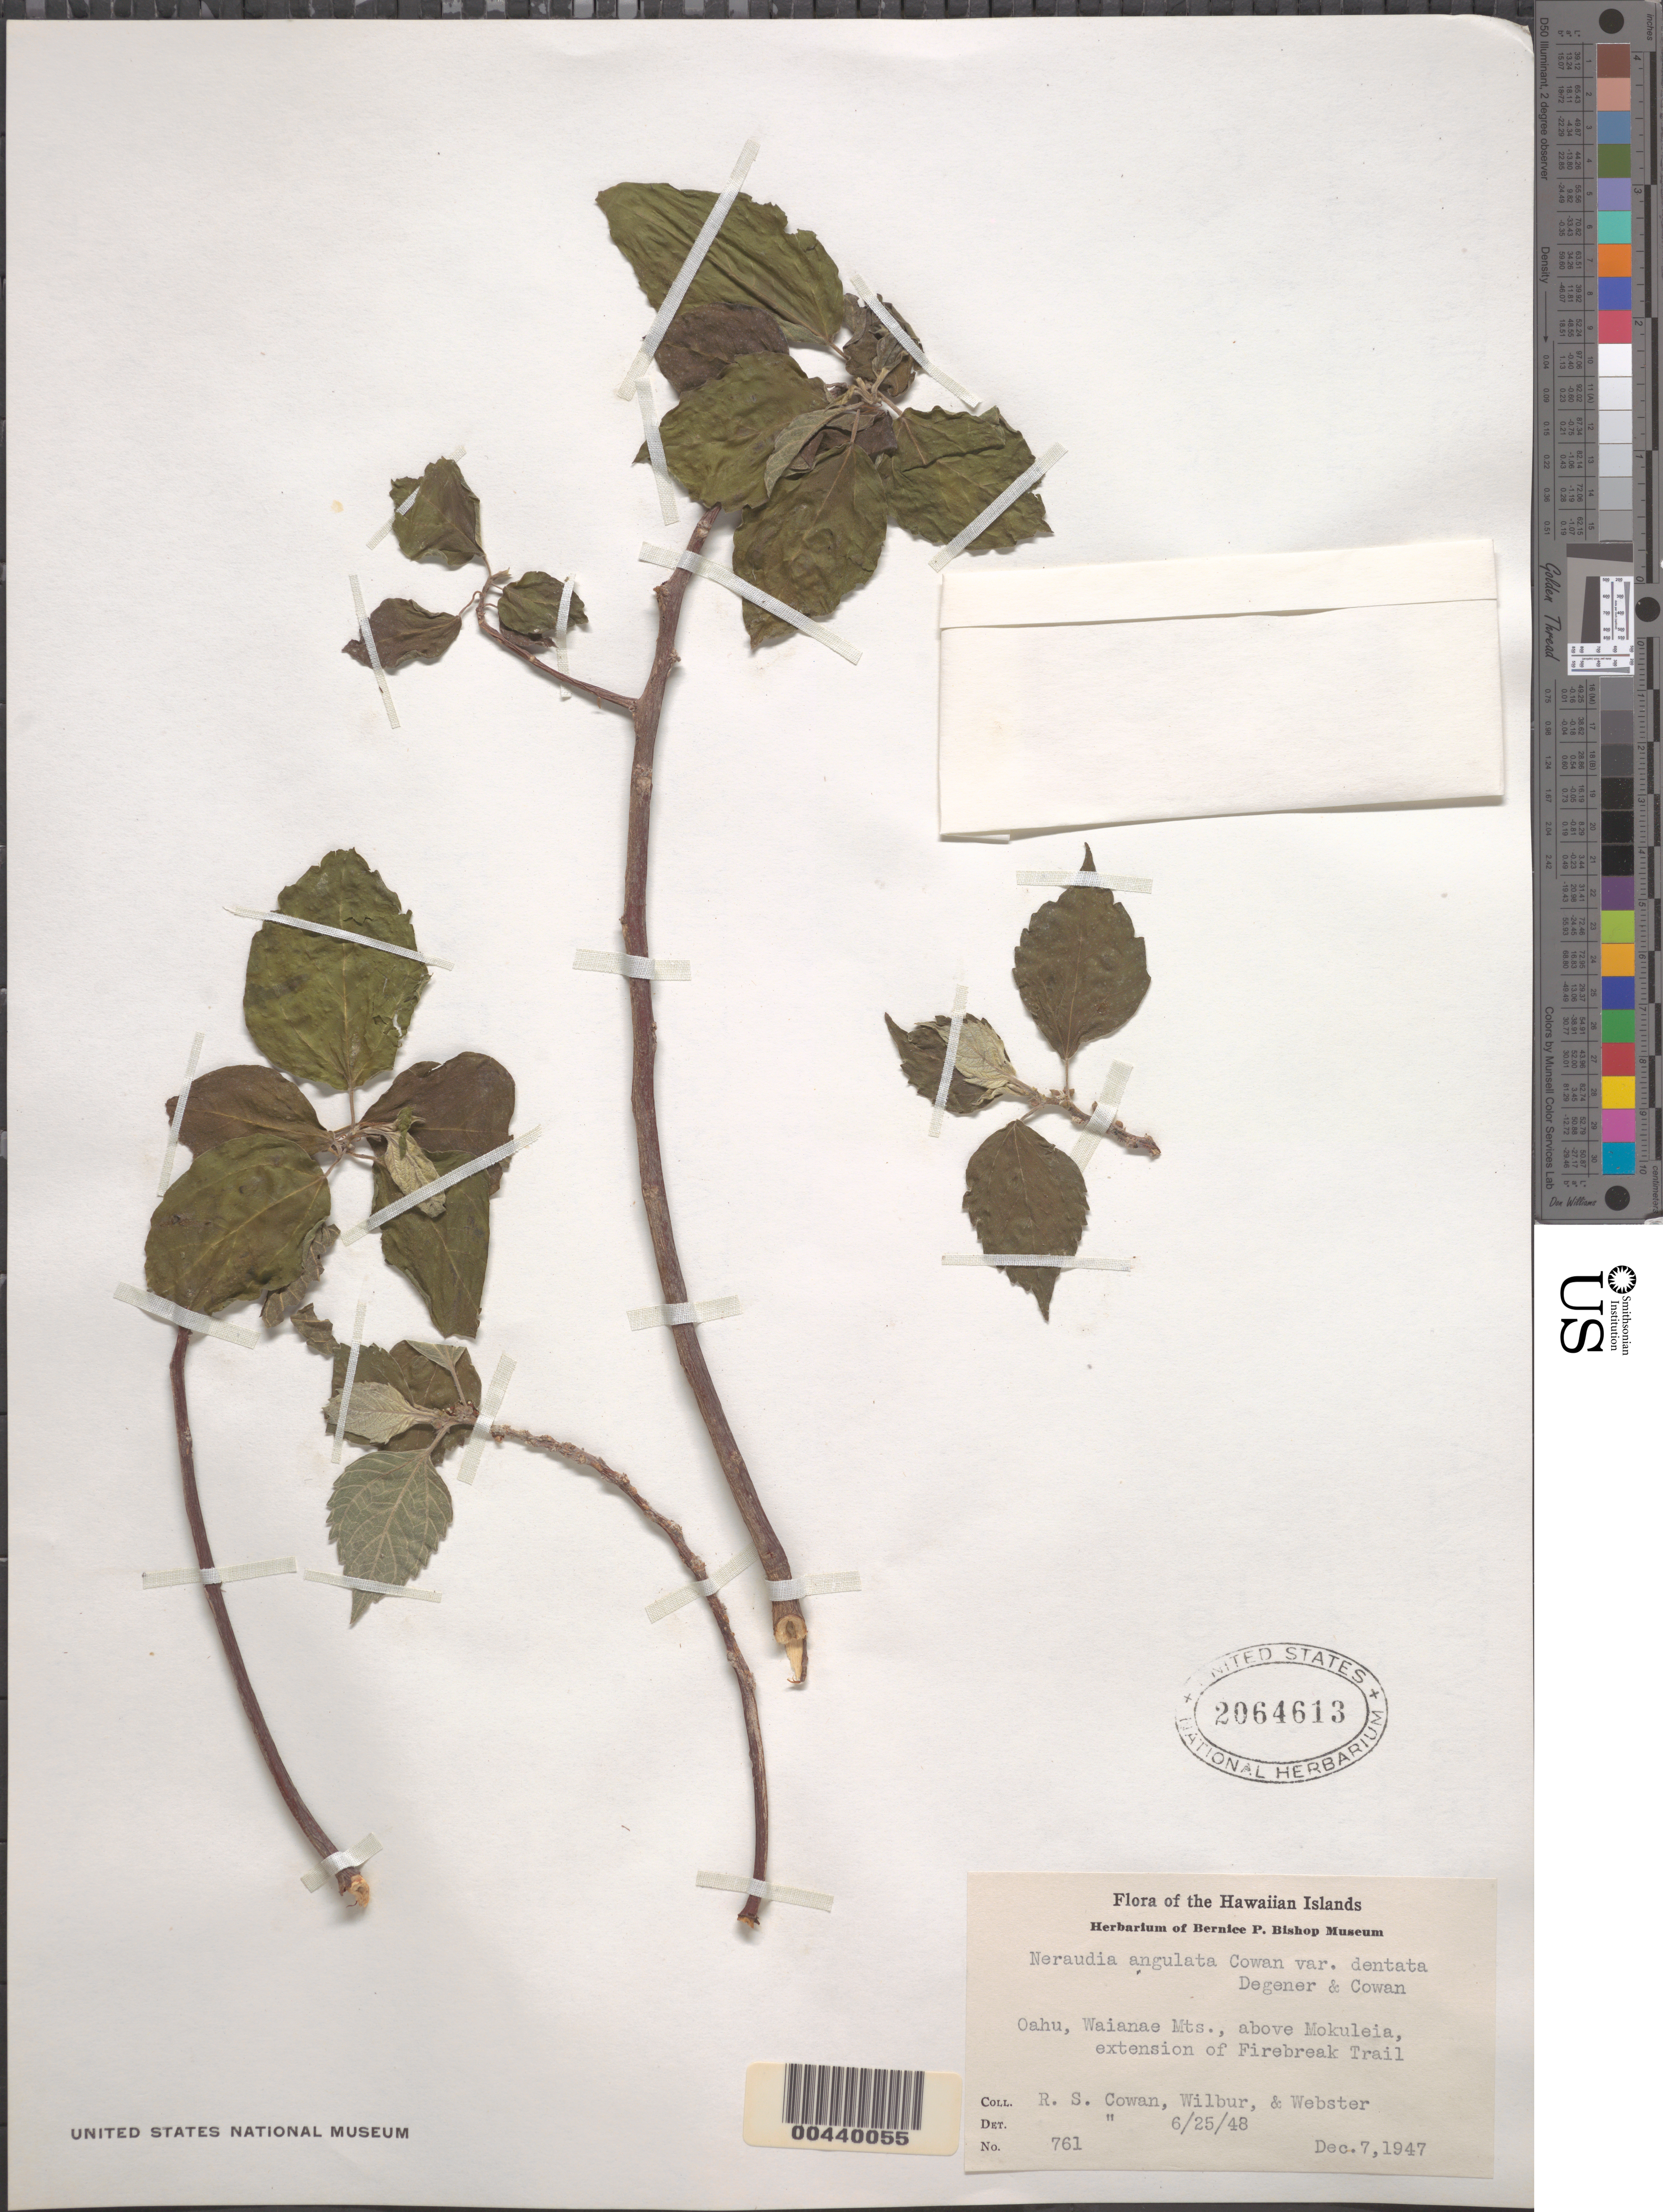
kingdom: Plantae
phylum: Tracheophyta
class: Magnoliopsida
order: Rosales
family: Urticaceae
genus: Neraudia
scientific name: Neraudia angulata var. dentata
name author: R.S. Cowan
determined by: Cowan, R. S.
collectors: R. S. Cowan, R. L. Wilbur & G. L. Webster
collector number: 761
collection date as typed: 7 Dec 1947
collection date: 1947-12-07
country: United States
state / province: Hawaii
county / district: Honolulu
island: Oahu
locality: Waianae Mountains, above Mokuleia, extension of Firebreak Trail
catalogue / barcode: US 2064613